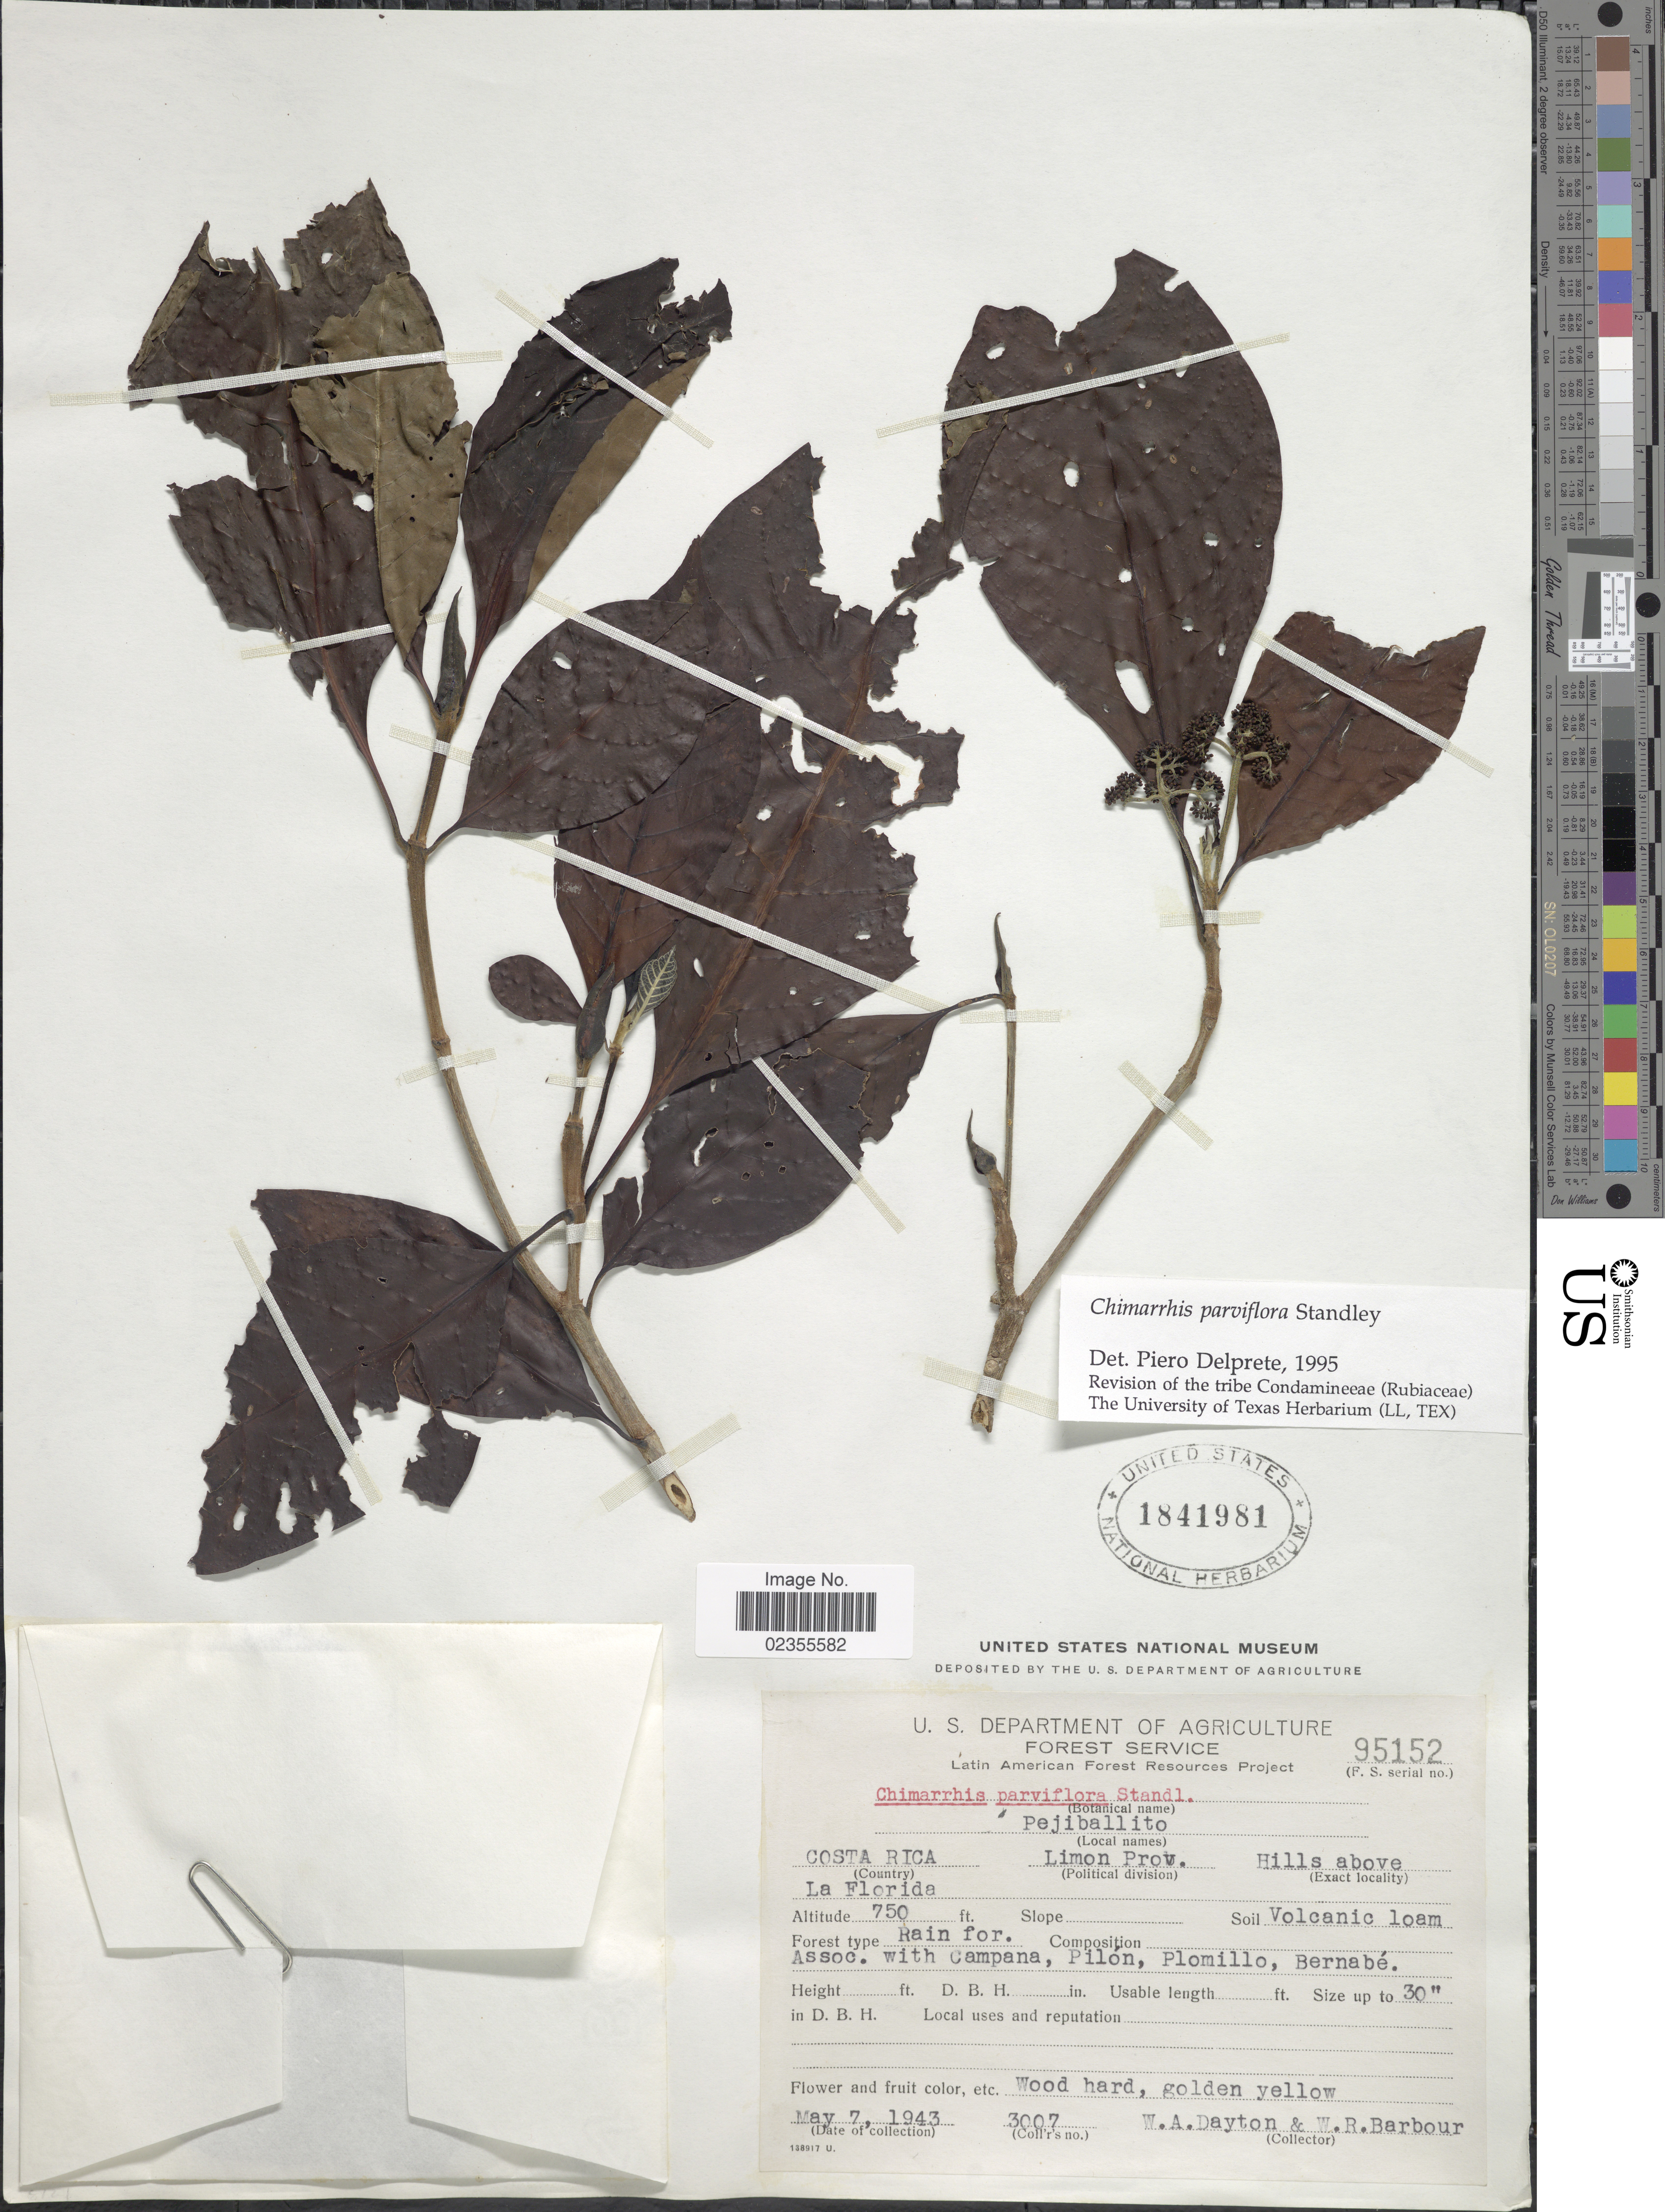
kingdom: Plantae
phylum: Tracheophyta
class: Magnoliopsida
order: Gentianales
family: Rubiaceae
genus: Chimarrhis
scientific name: Chimarrhis parviflora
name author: Standl.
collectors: W. Dayton & W. Barbour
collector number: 3007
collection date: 1943-05-07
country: Costa Rica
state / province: Limón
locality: Hills above. Country La Florida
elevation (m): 229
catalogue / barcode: US 1841981